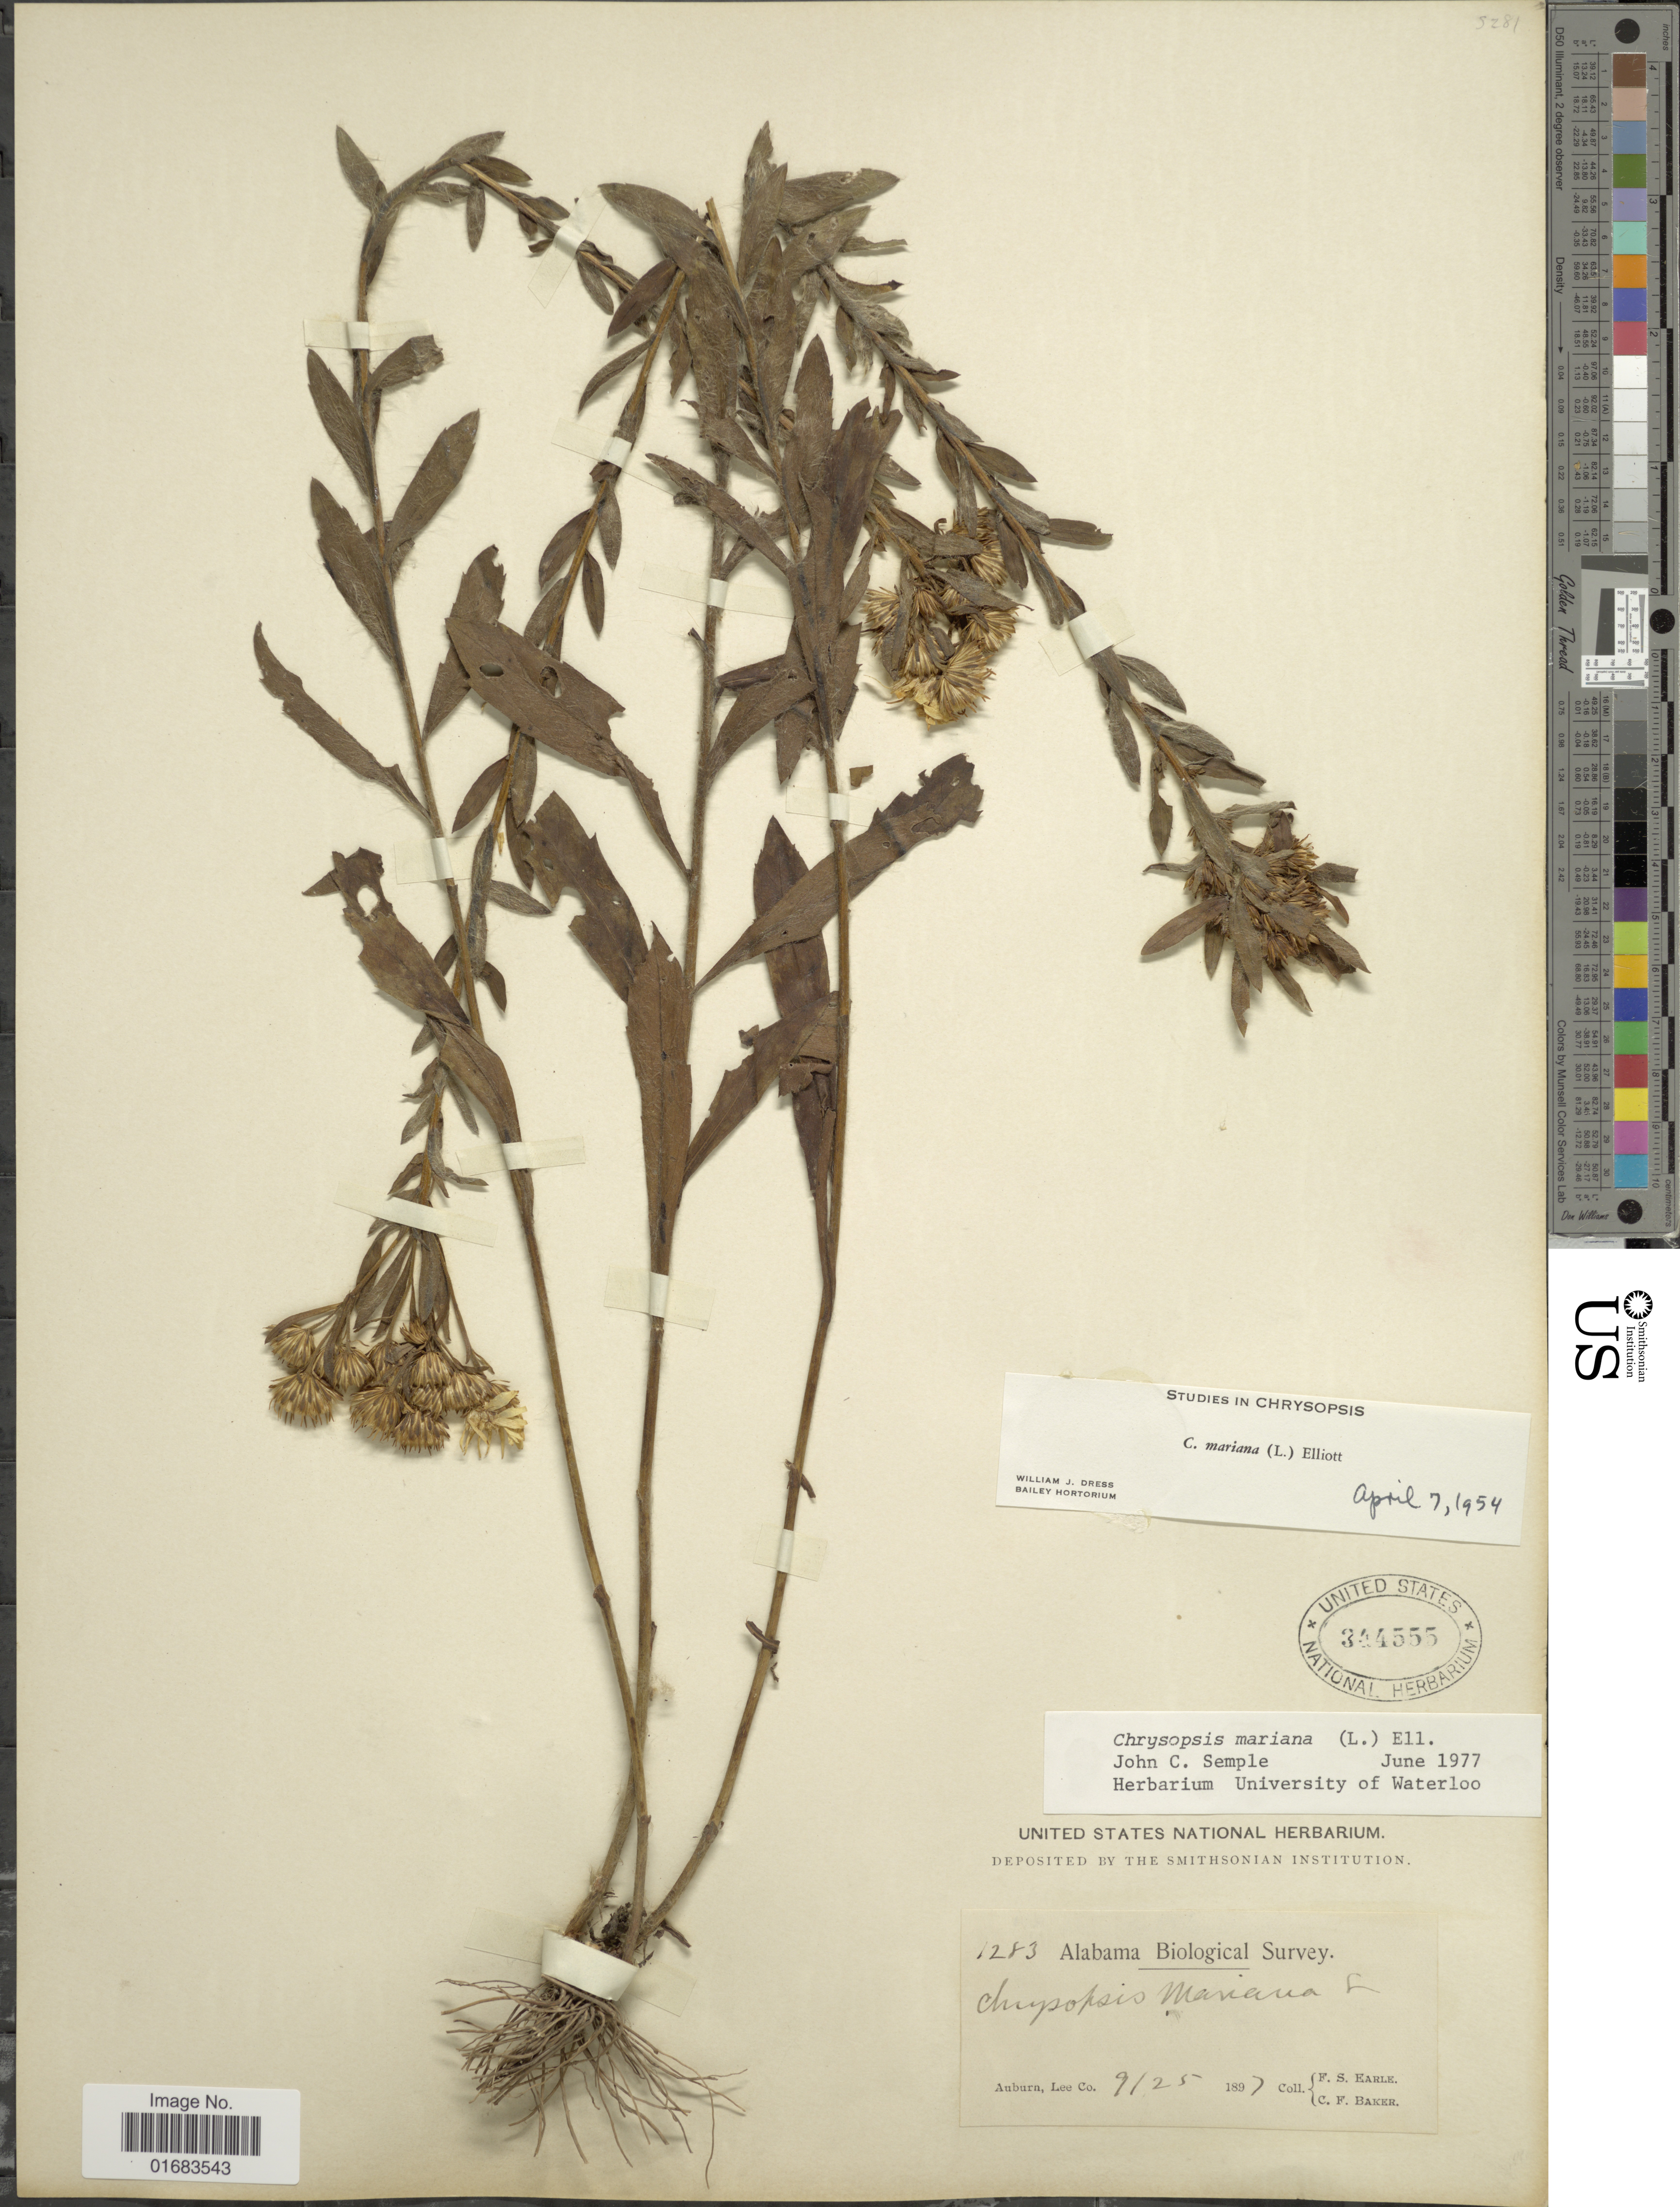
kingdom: Plantae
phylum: Tracheophyta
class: Magnoliopsida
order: Asterales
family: Asteraceae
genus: Chrysopsis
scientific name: Chrysopsis mariana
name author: (L.) Elliott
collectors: F. S. Earle & C. F. Baker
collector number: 1283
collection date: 1897-09-25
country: United States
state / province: Alabama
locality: Aubrun, Lee Co.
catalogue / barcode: US 344555